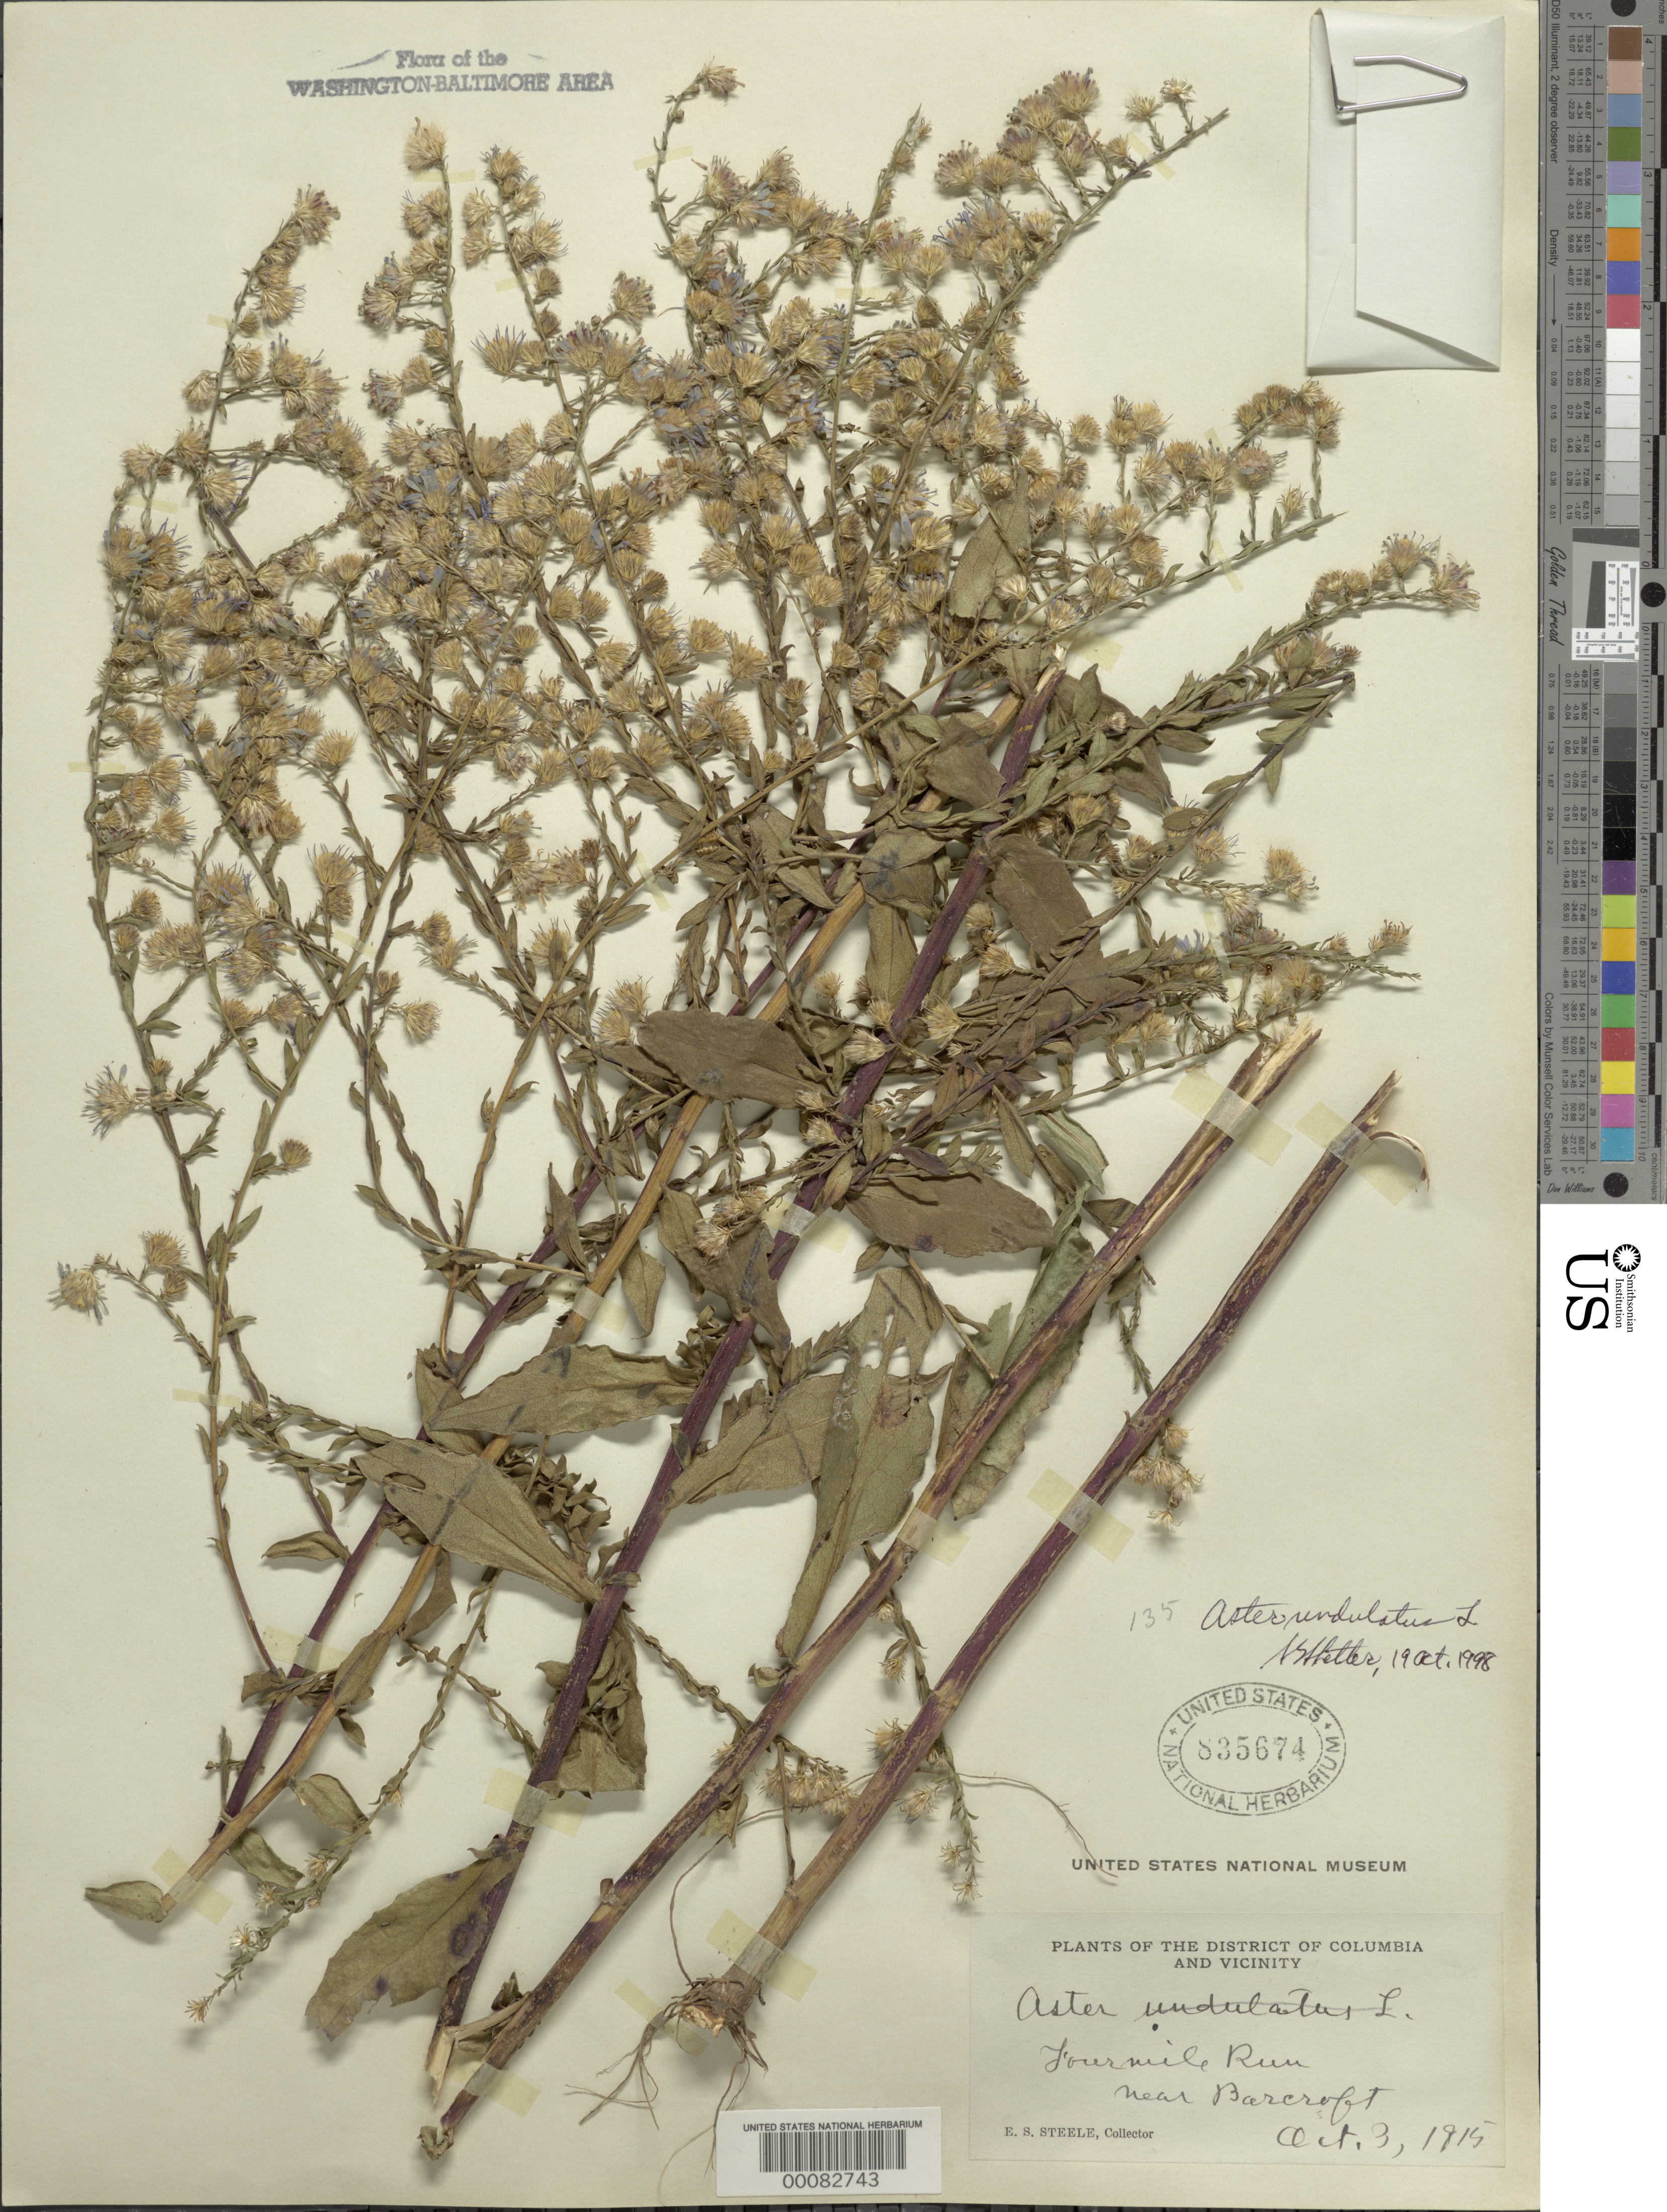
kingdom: Plantae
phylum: Tracheophyta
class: Magnoliopsida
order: Asterales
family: Asteraceae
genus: Symphyotrichum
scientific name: Symphyotrichum undulatum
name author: (L.) G.L. Nesom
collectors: E. Steele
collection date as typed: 03 Oct 1915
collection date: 1915-10-03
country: United States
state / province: Virginia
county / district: Arlington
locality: Four Mile Run near Barcroft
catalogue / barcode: US 835674